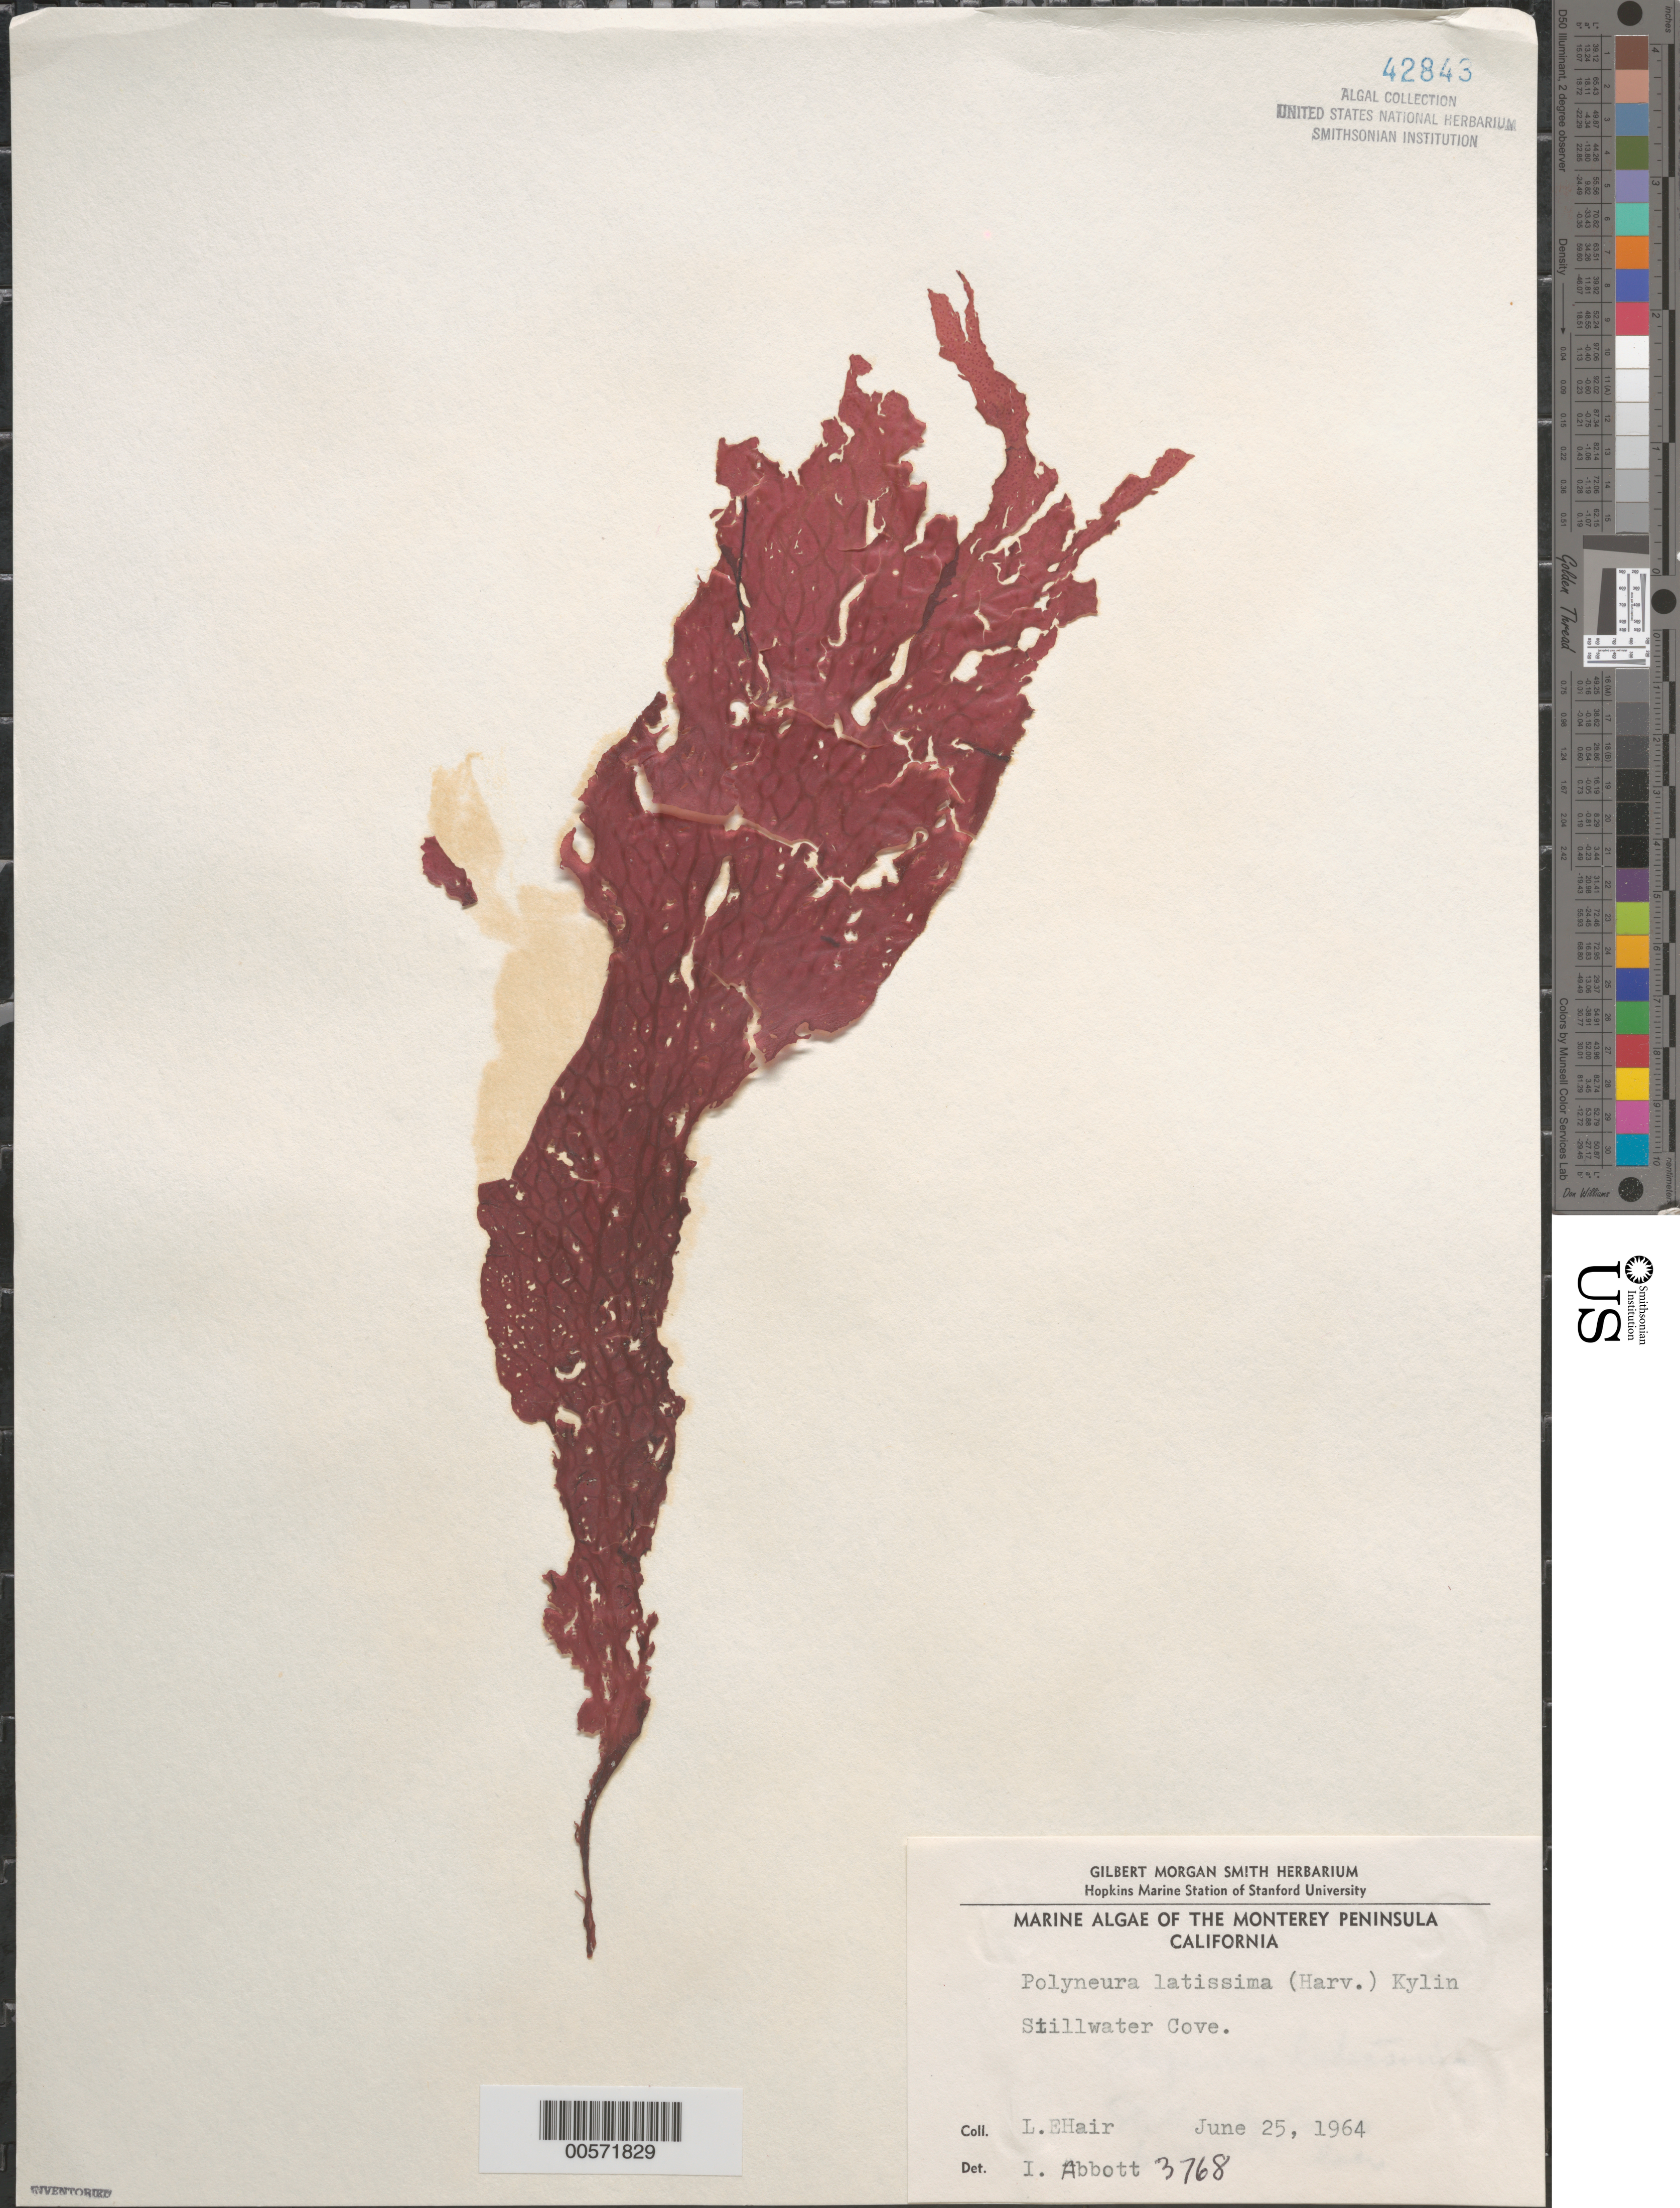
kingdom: Plantae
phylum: Rhodophyta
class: Florideophyceae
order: Ceramiales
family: Delesseriaceae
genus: Polyneura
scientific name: Polyneura latissima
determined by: Abbott, Isabella A.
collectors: L. Hair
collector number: IAA 3768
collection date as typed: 25 Jun 1964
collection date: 1964-06-25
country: United States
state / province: California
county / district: Monterey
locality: Stillwater Cove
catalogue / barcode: US 42843